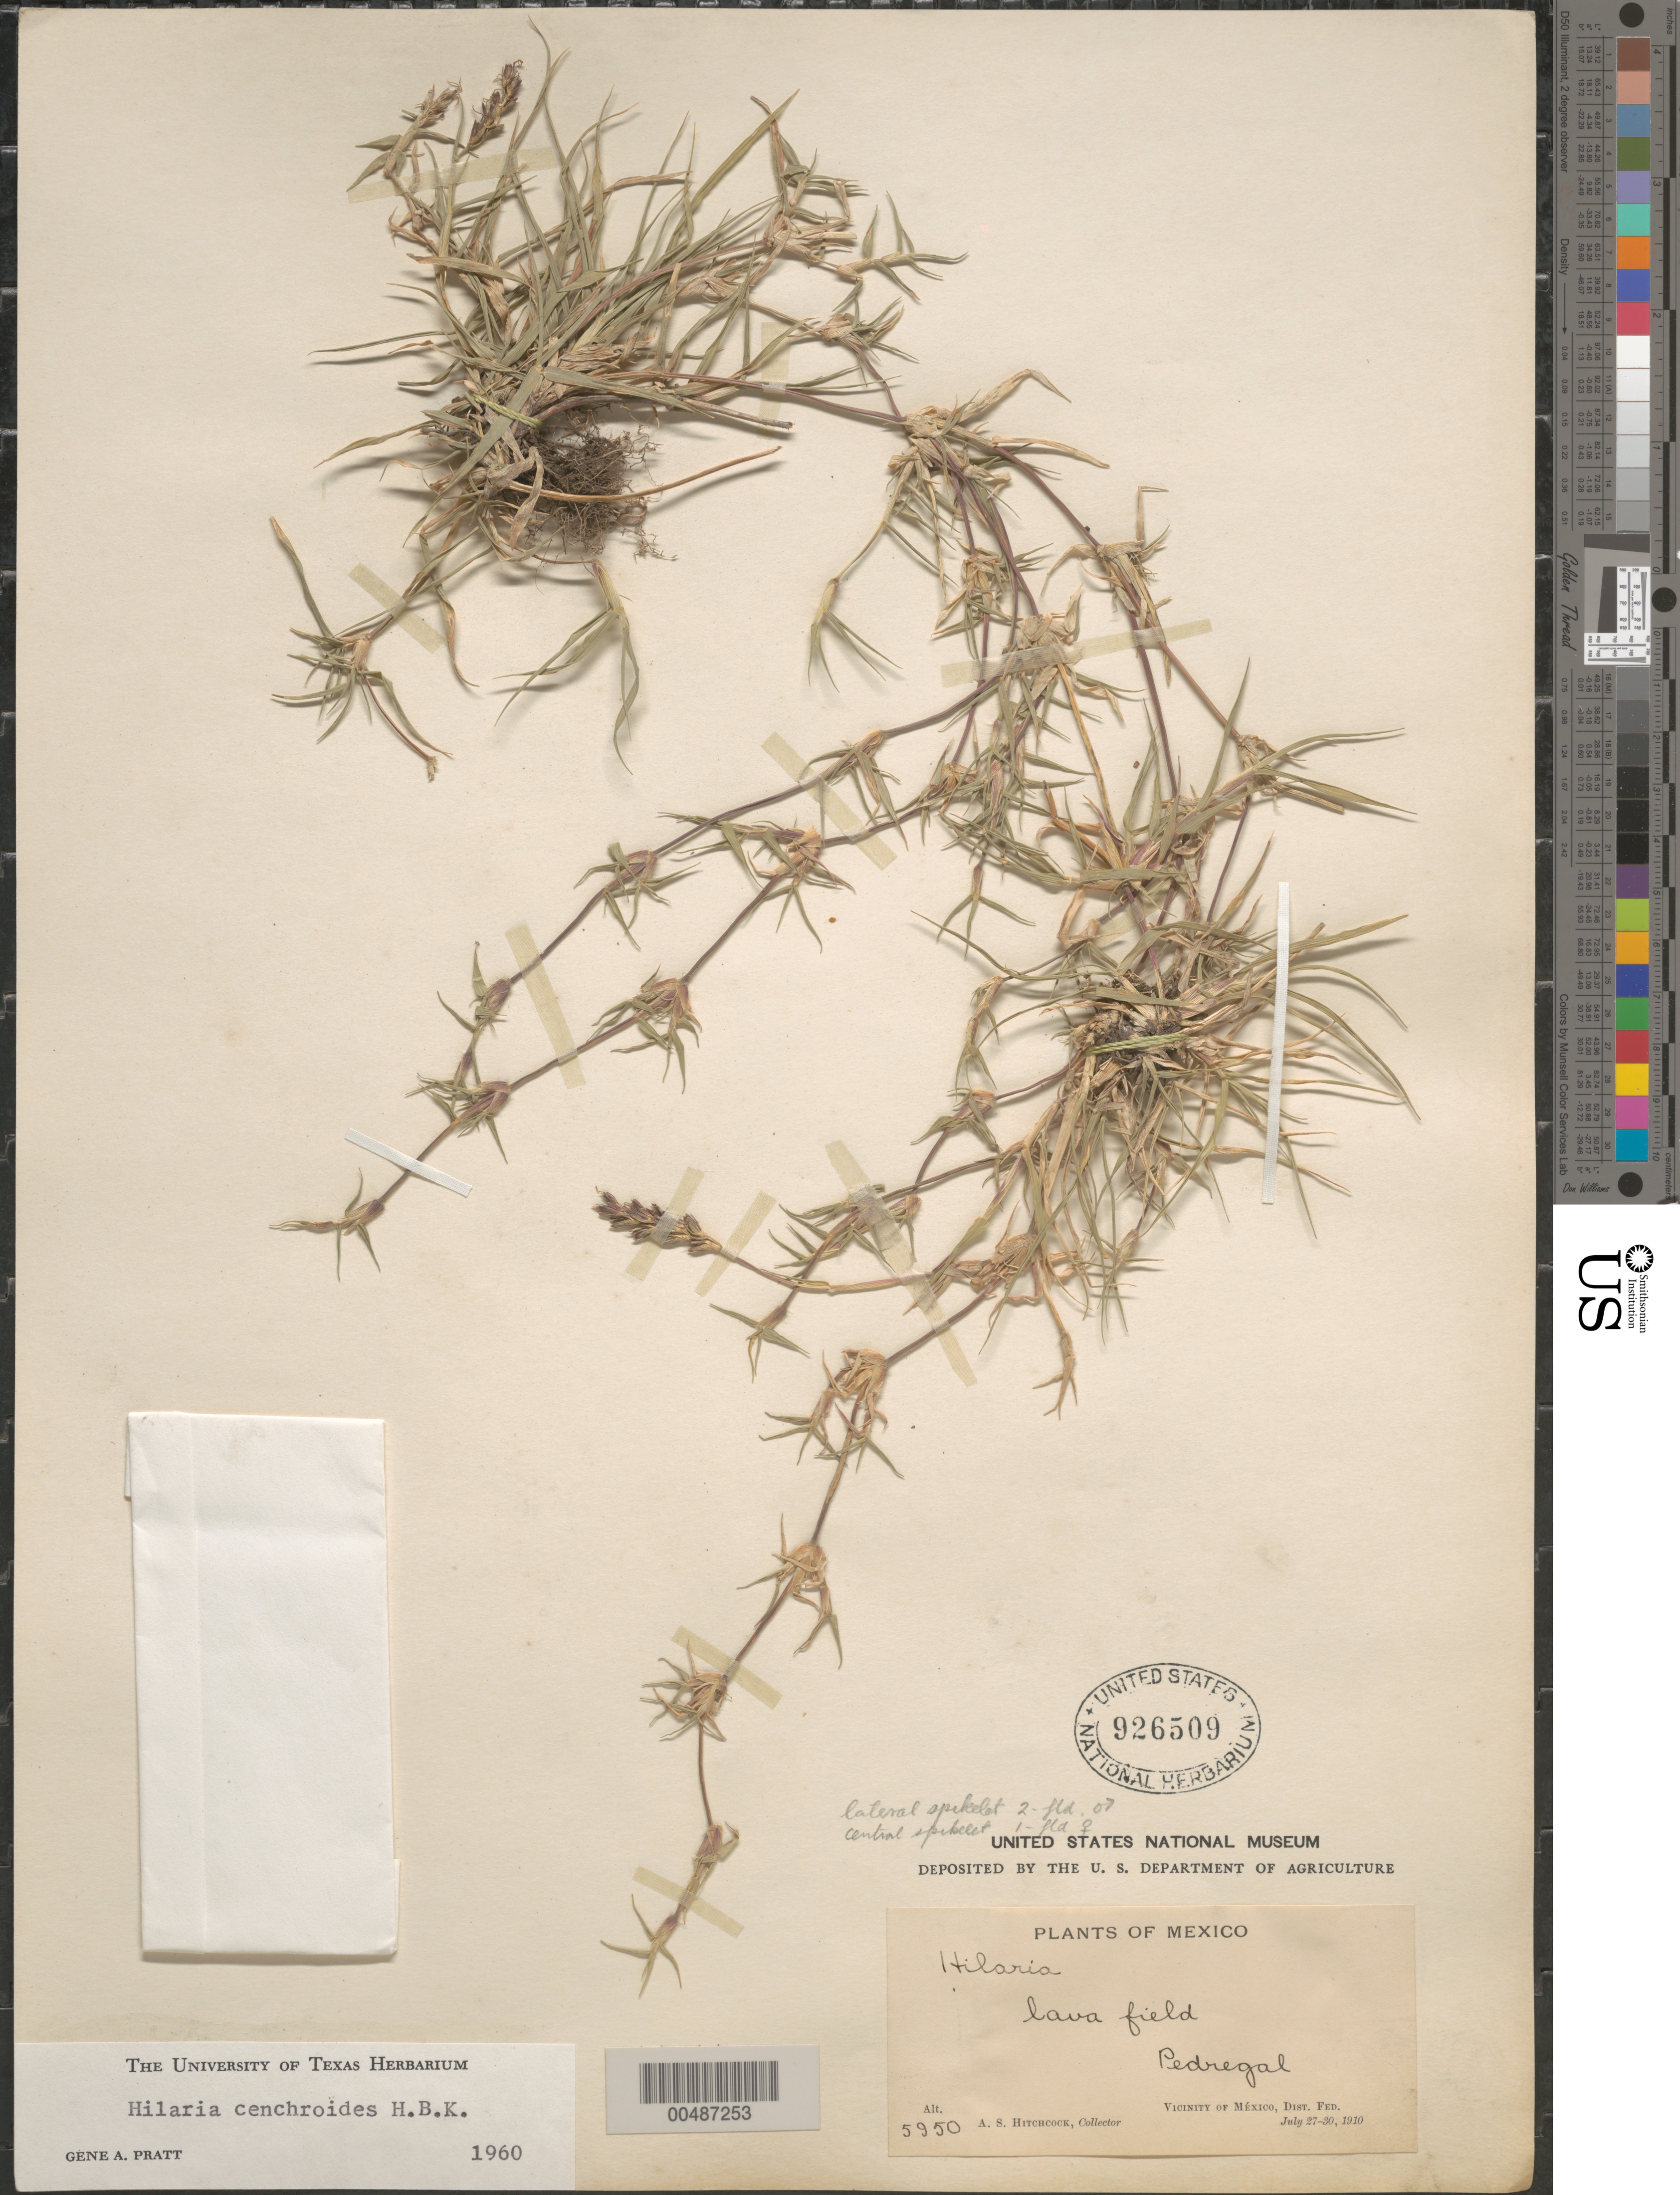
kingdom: Plantae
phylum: Tracheophyta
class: Liliopsida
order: Poales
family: Poaceae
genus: Hilaria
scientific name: Hilaria cenchroides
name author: Kunth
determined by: Pratt, G. A.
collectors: A. S. Hitchcock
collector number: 5950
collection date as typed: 27 Jul 1910 to 30 Jul 1910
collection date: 1910-07-27/1910-07-30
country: Mexico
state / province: Distrito Federal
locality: Pegregal, vicinity of México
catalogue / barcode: US 926509